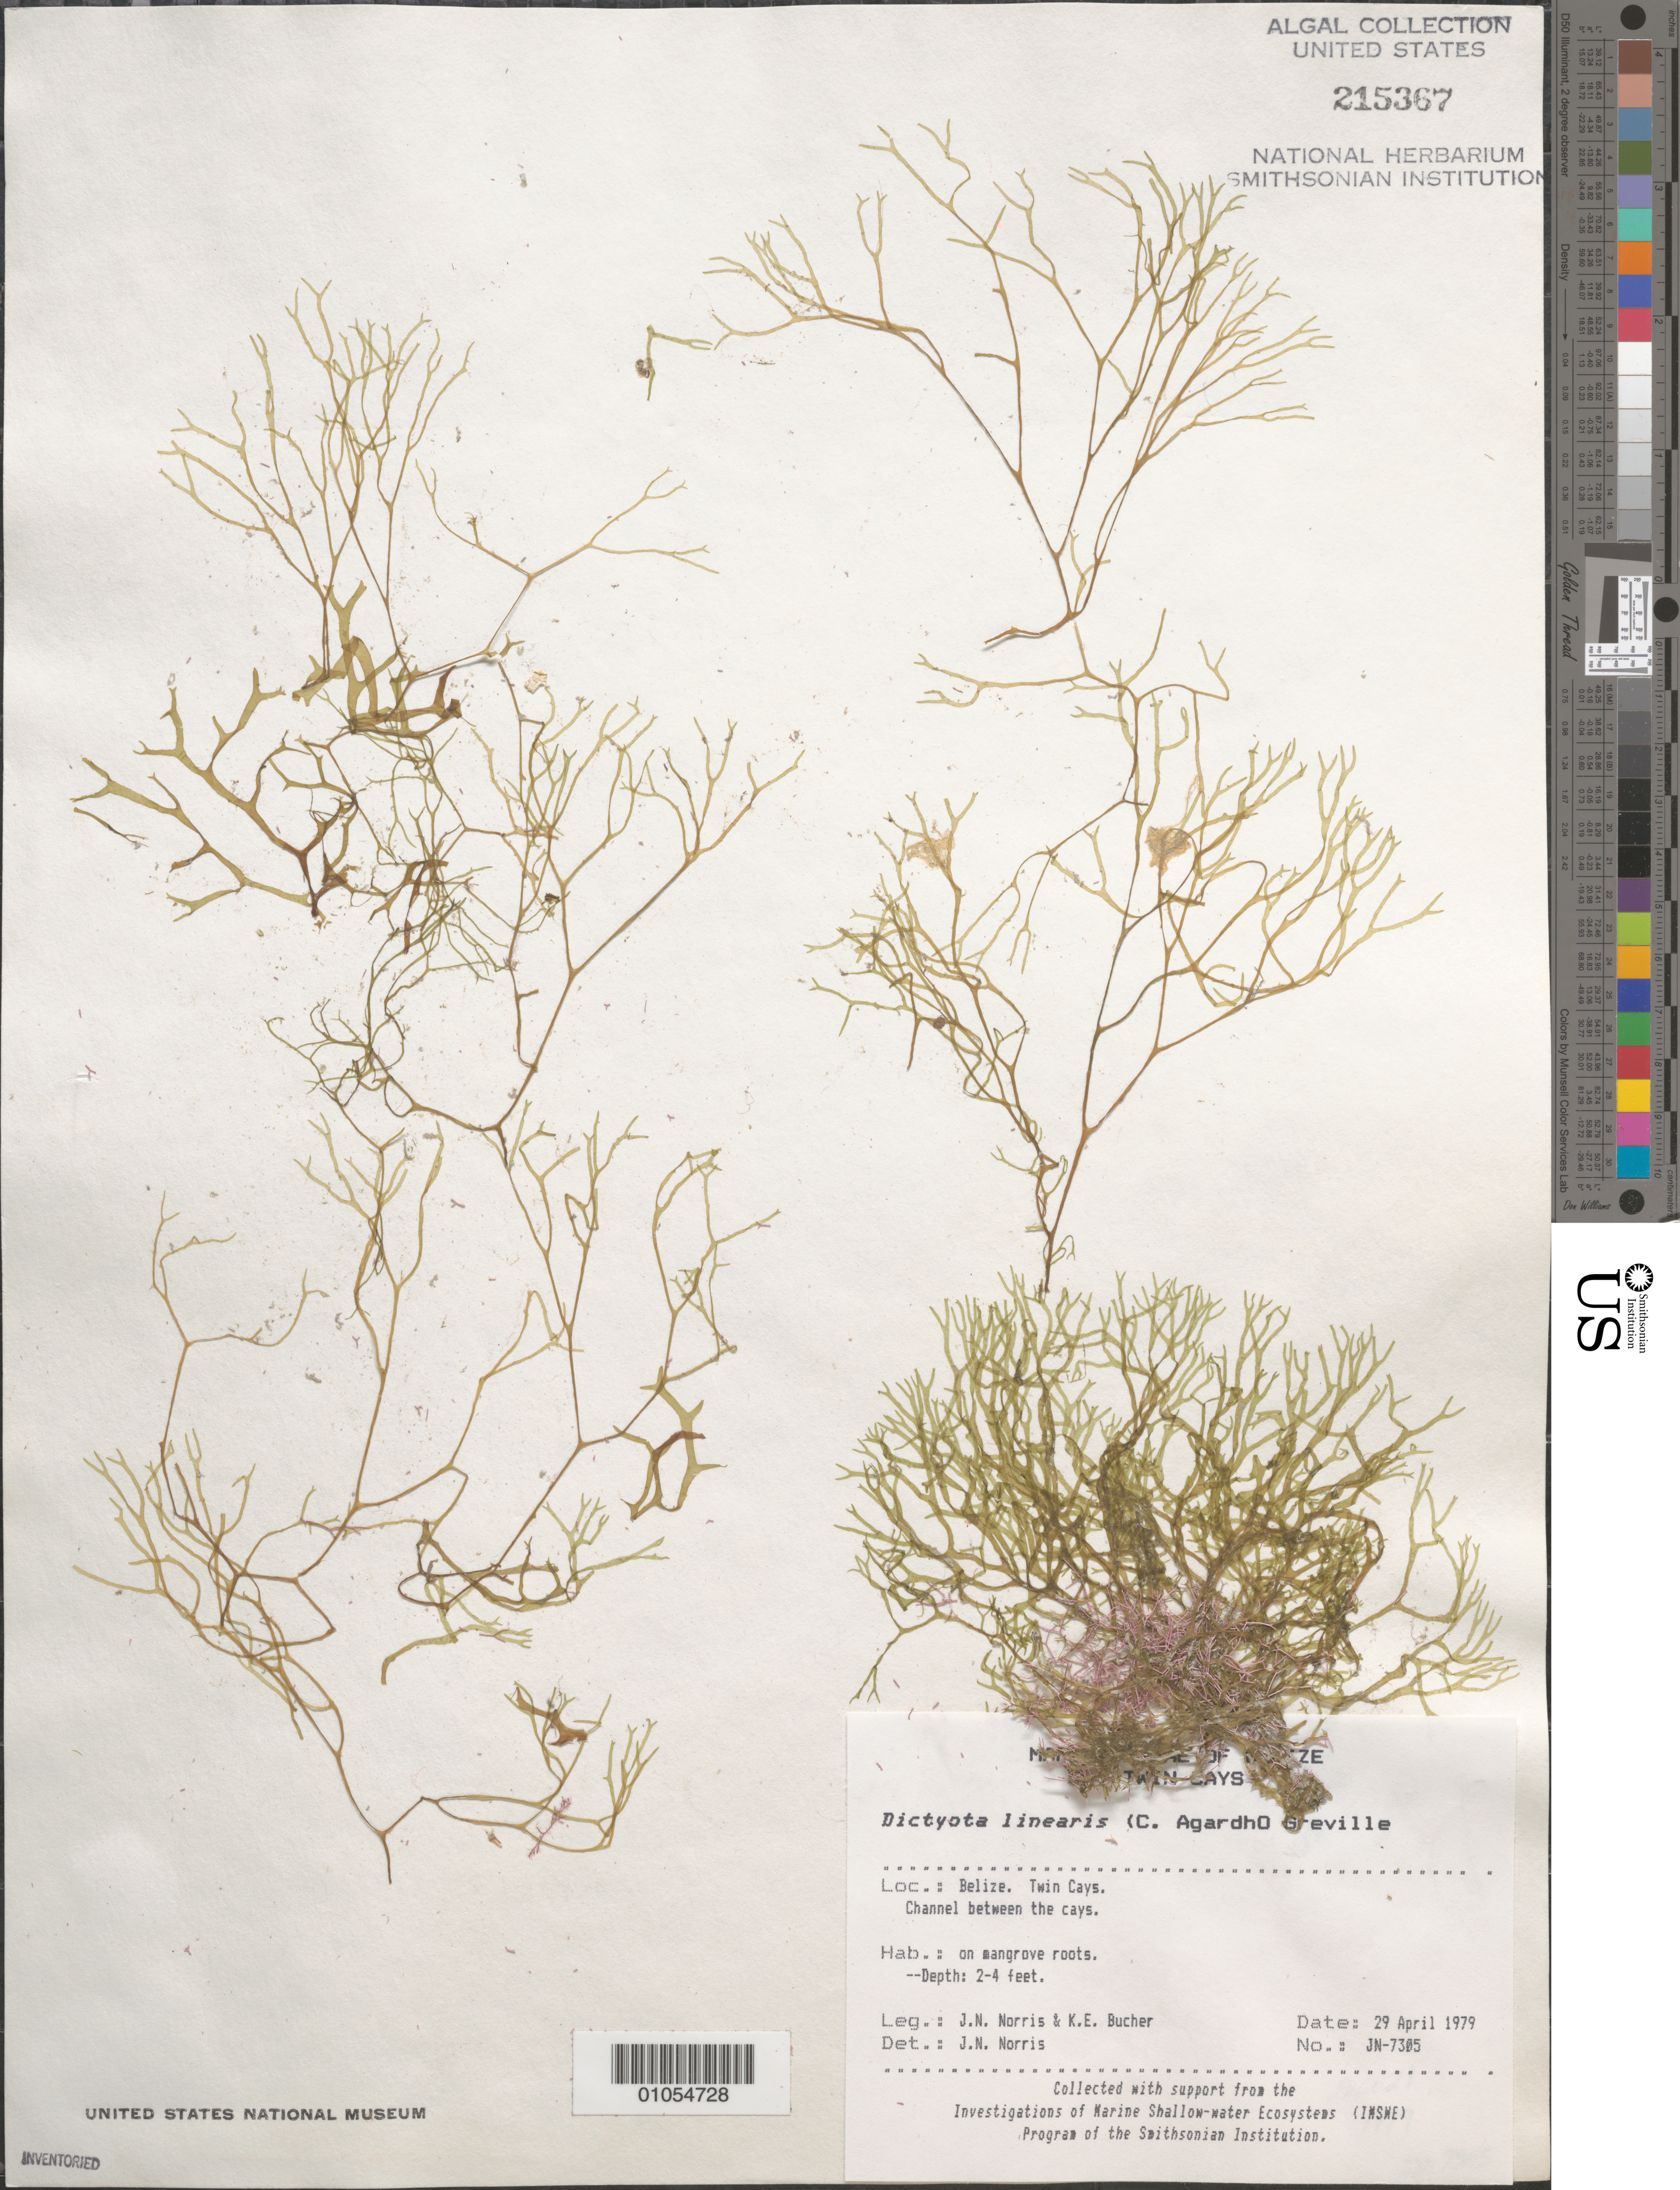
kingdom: Chromista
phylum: Ochrophyta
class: Phaeophyceae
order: Dictyotales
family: Dictyotaceae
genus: Dictyota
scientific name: Dictyota linearis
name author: (C. Agardh) Grev.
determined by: Norris, James N.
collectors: J. N. Norris & K. E. Bucher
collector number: JN-7305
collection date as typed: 29 Apr 1979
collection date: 1979-04-29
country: Belize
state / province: Stann Creek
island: Twin Cays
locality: Channel between Twin Cays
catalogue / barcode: US 215367